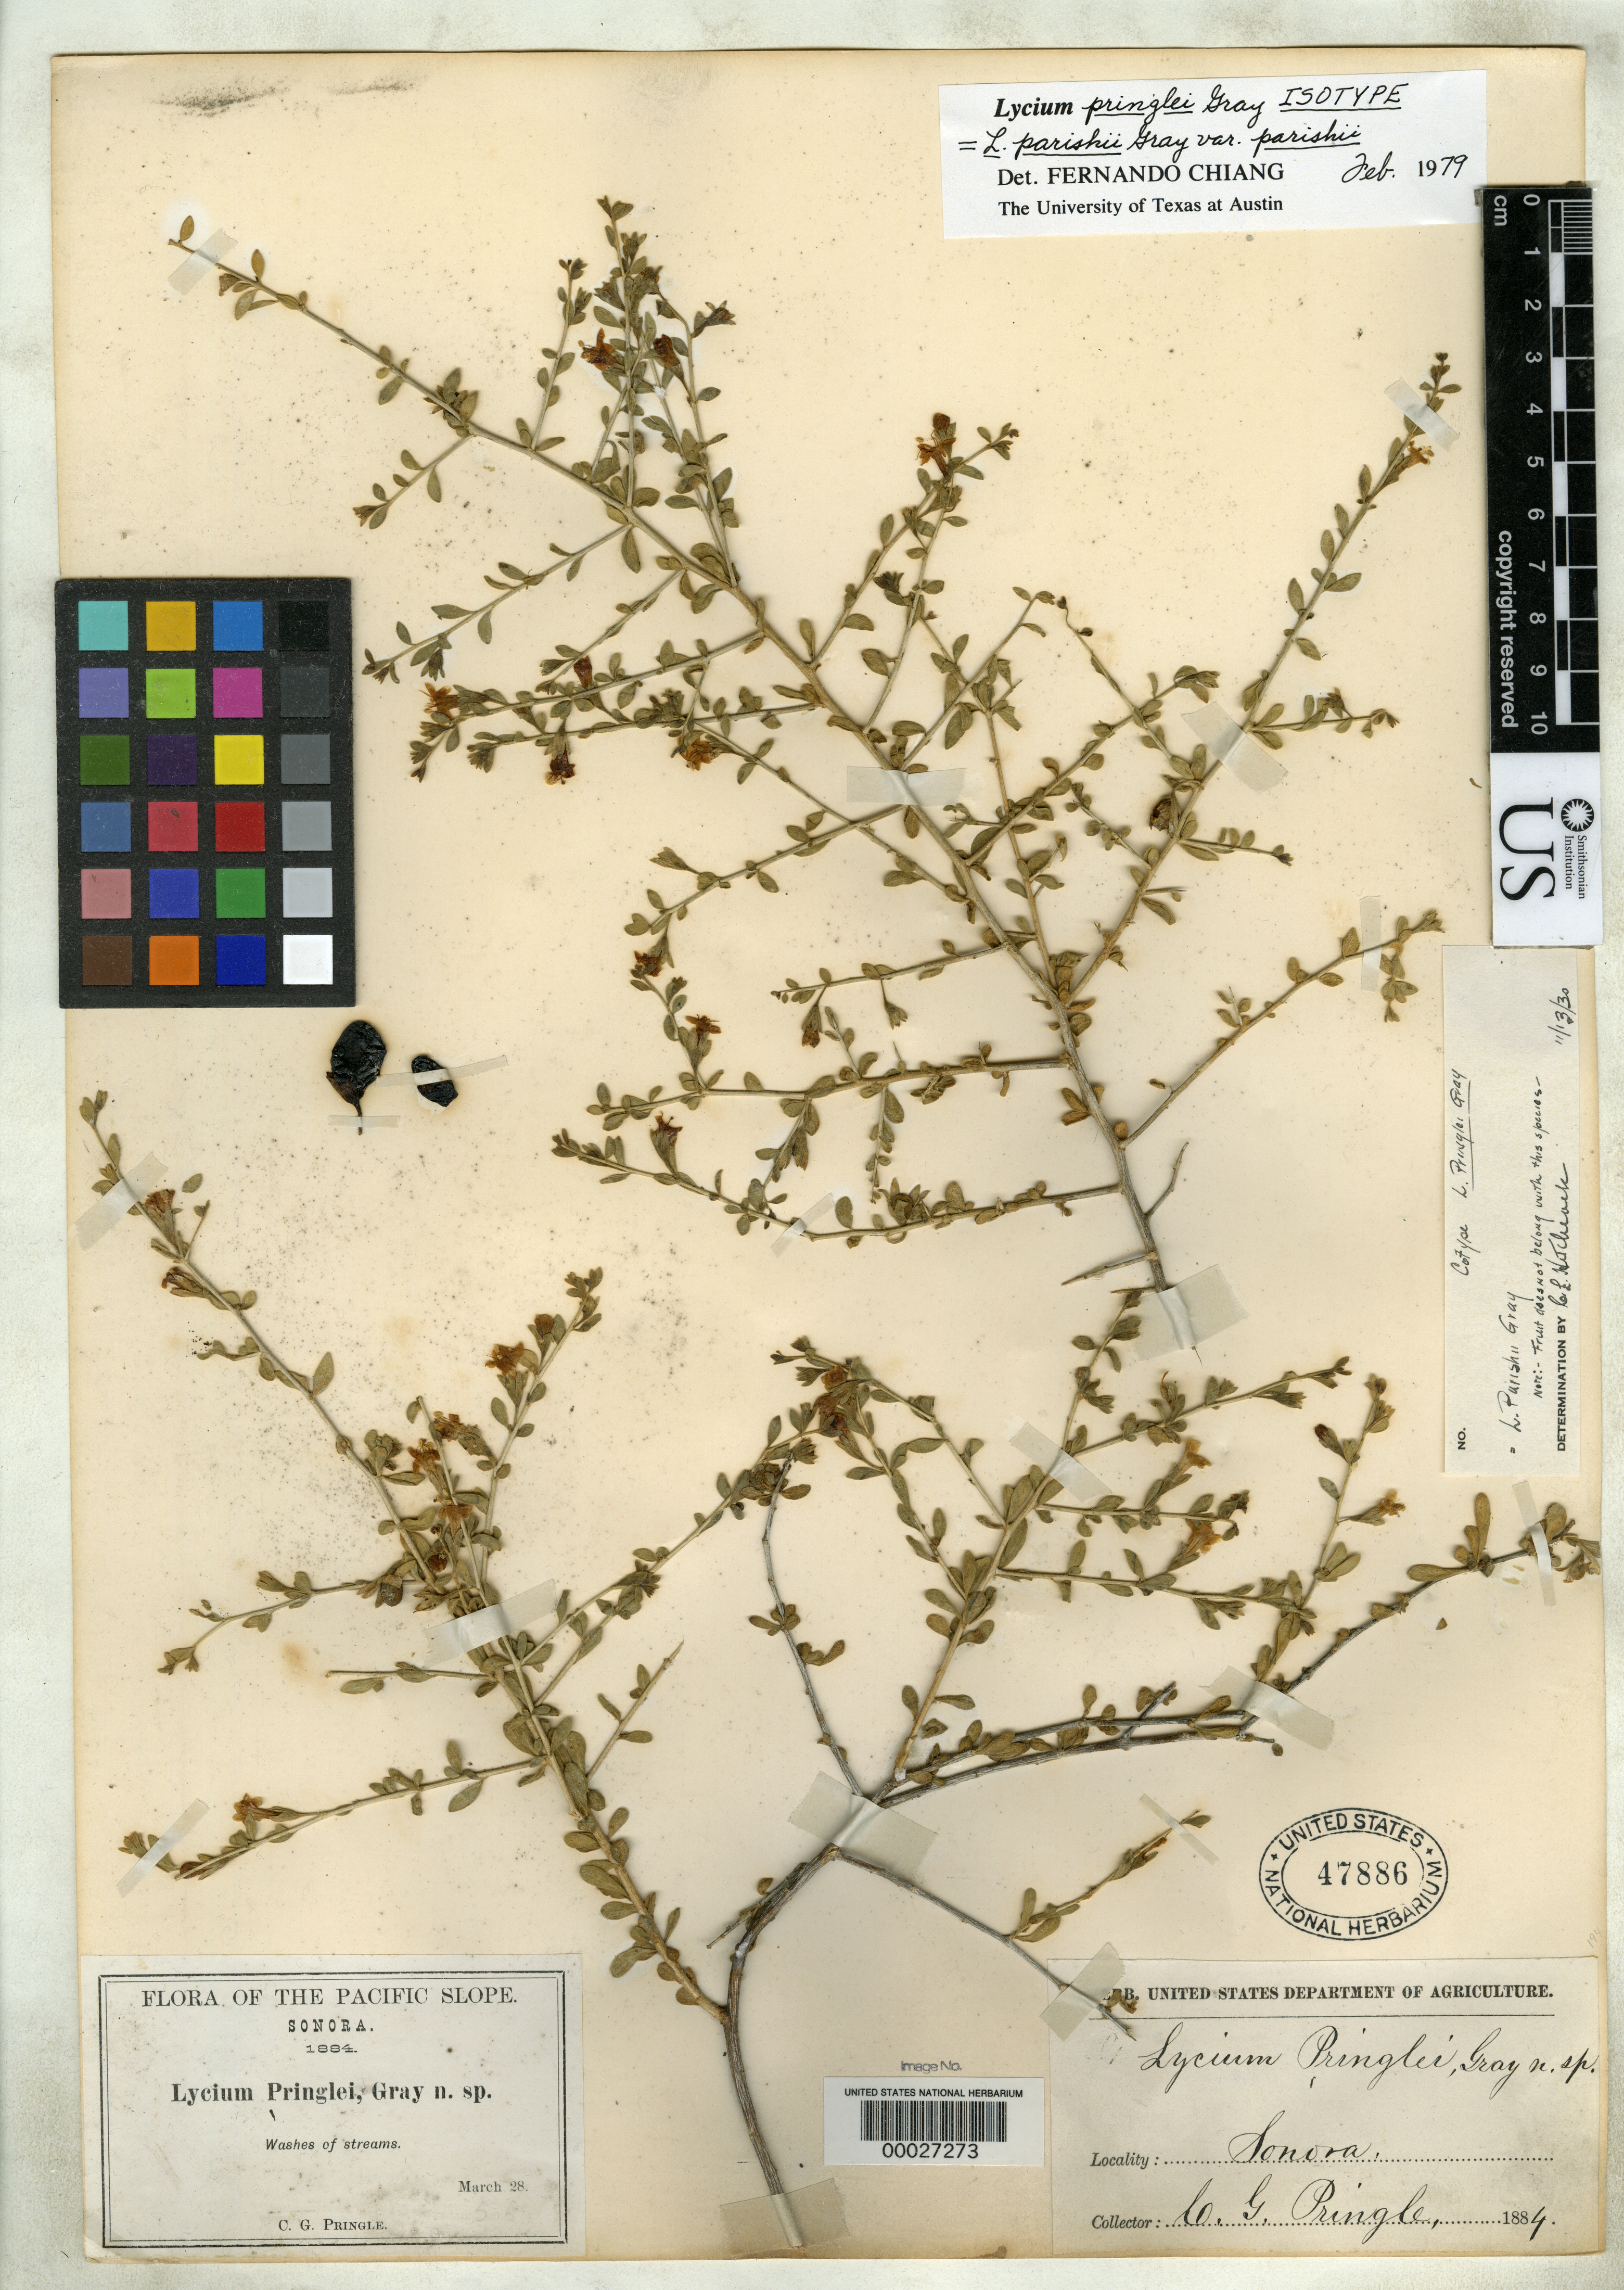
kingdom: Plantae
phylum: Tracheophyta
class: Magnoliopsida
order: Solanales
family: Solanaceae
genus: Lycium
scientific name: Lycium pringlei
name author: A. Gray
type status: Type Collection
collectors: C. G. Pringle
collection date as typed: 28 Mar 1884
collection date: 1884-03-28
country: Mexico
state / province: Sonora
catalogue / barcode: US 47886